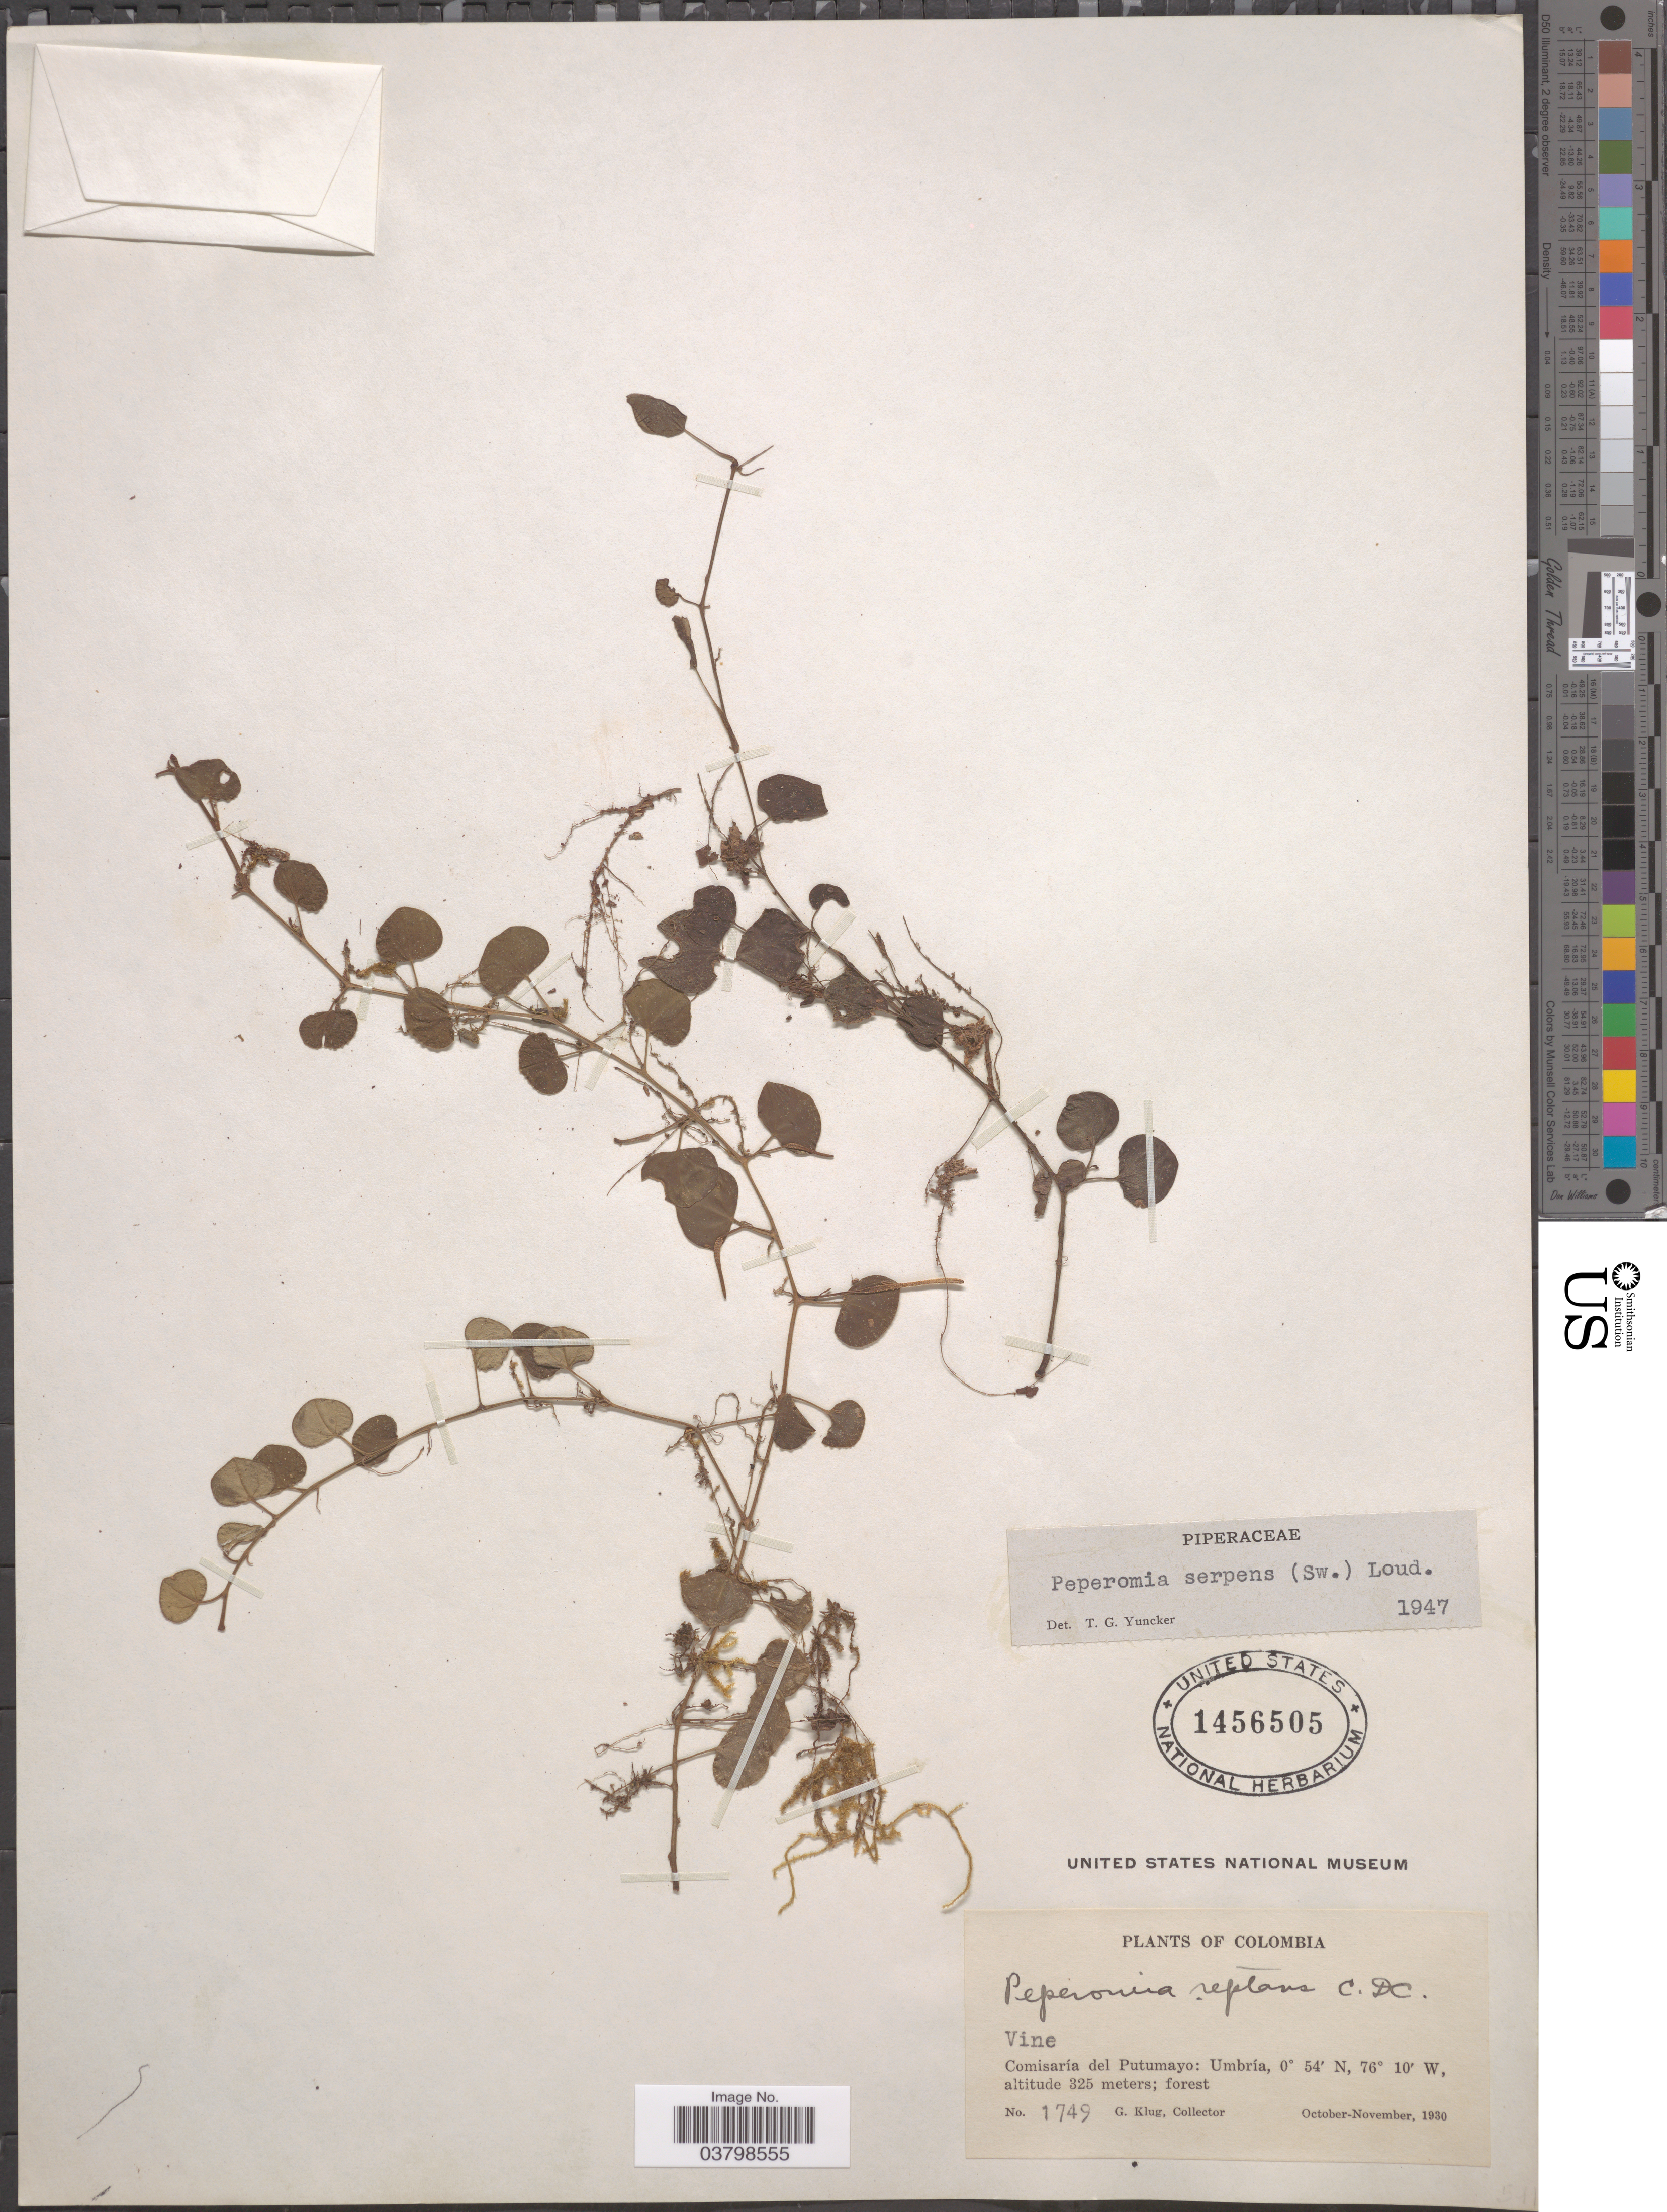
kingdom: Plantae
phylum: Tracheophyta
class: Magnoliopsida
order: Piperales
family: Piperaceae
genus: Peperomia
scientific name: Peperomia serpens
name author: (Sw.) Loudon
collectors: G. Klug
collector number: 1749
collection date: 1930-10/1930-11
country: Colombia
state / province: Putumayo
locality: Comisaría del Putumayo: Umbría.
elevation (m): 325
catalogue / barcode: US 1456505